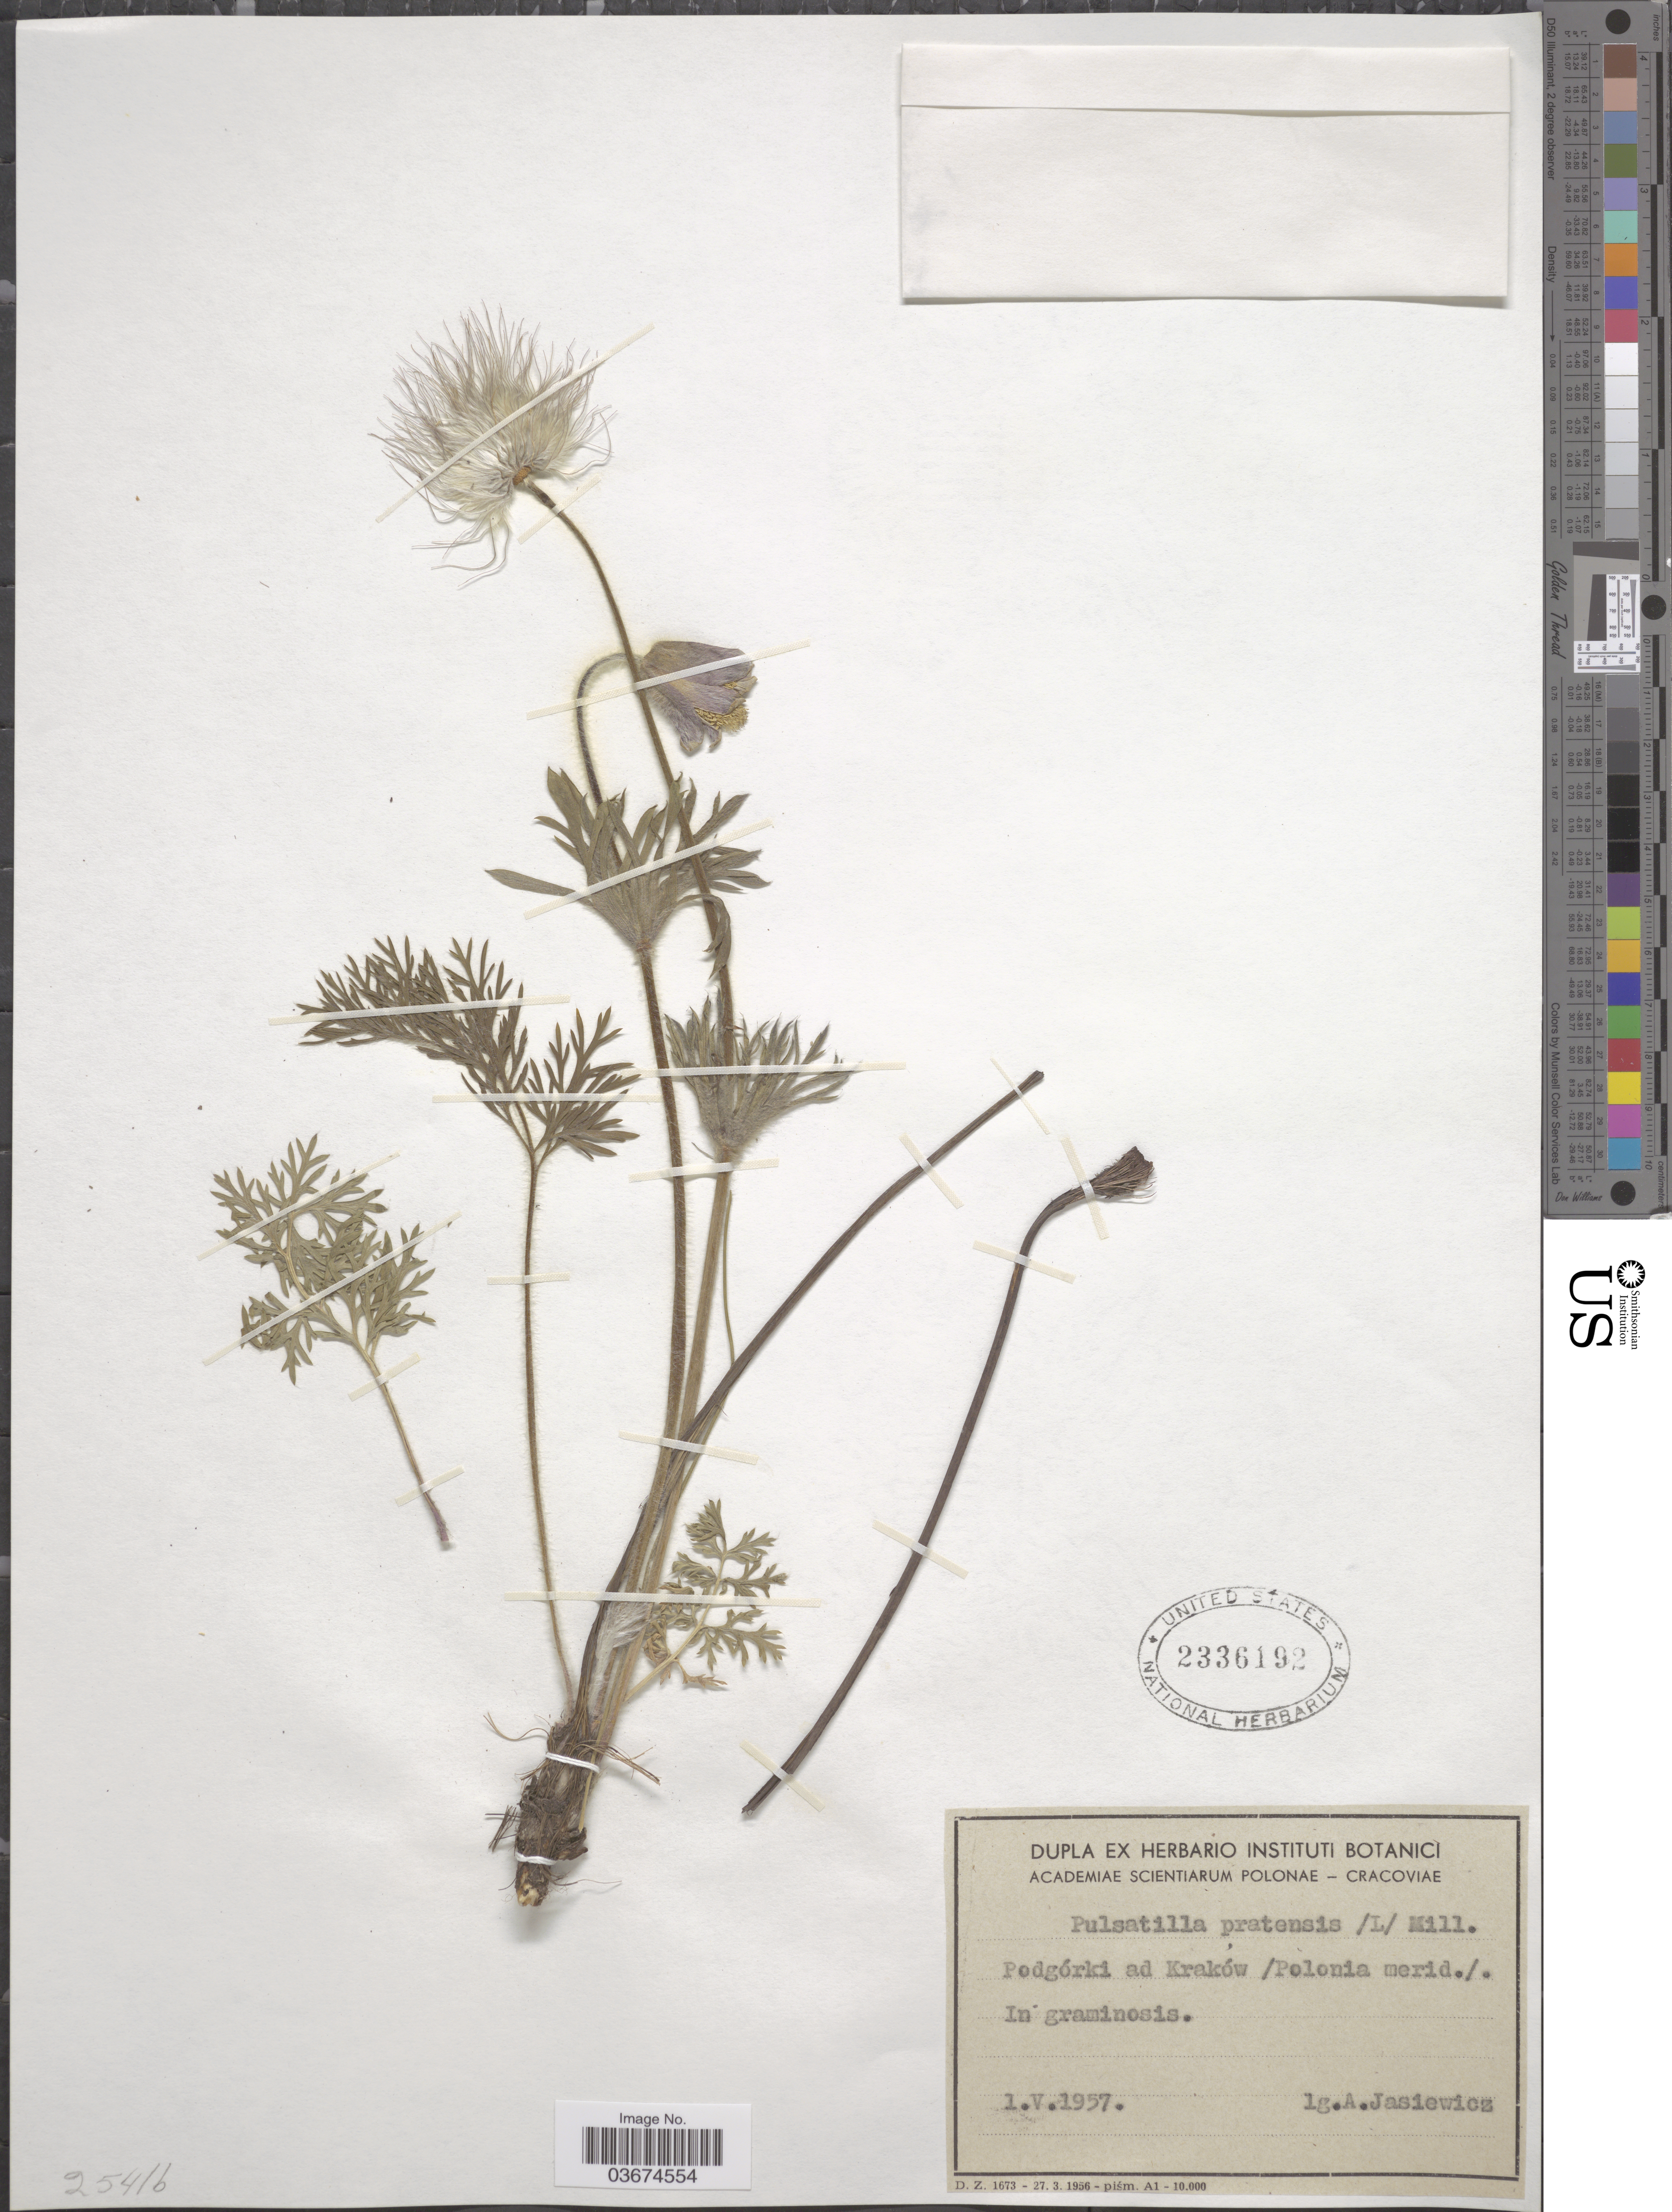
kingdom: Plantae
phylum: Tracheophyta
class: Magnoliopsida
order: Ranunculales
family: Ranunculaceae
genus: Pulsatilla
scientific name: Pulsatilla pratensis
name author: (L.) Mill.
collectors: A. Jasiewicz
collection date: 1957-05-01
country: French Polynesia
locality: Podgórki ad Kraków /Polonia merid./.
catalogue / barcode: US 2336192